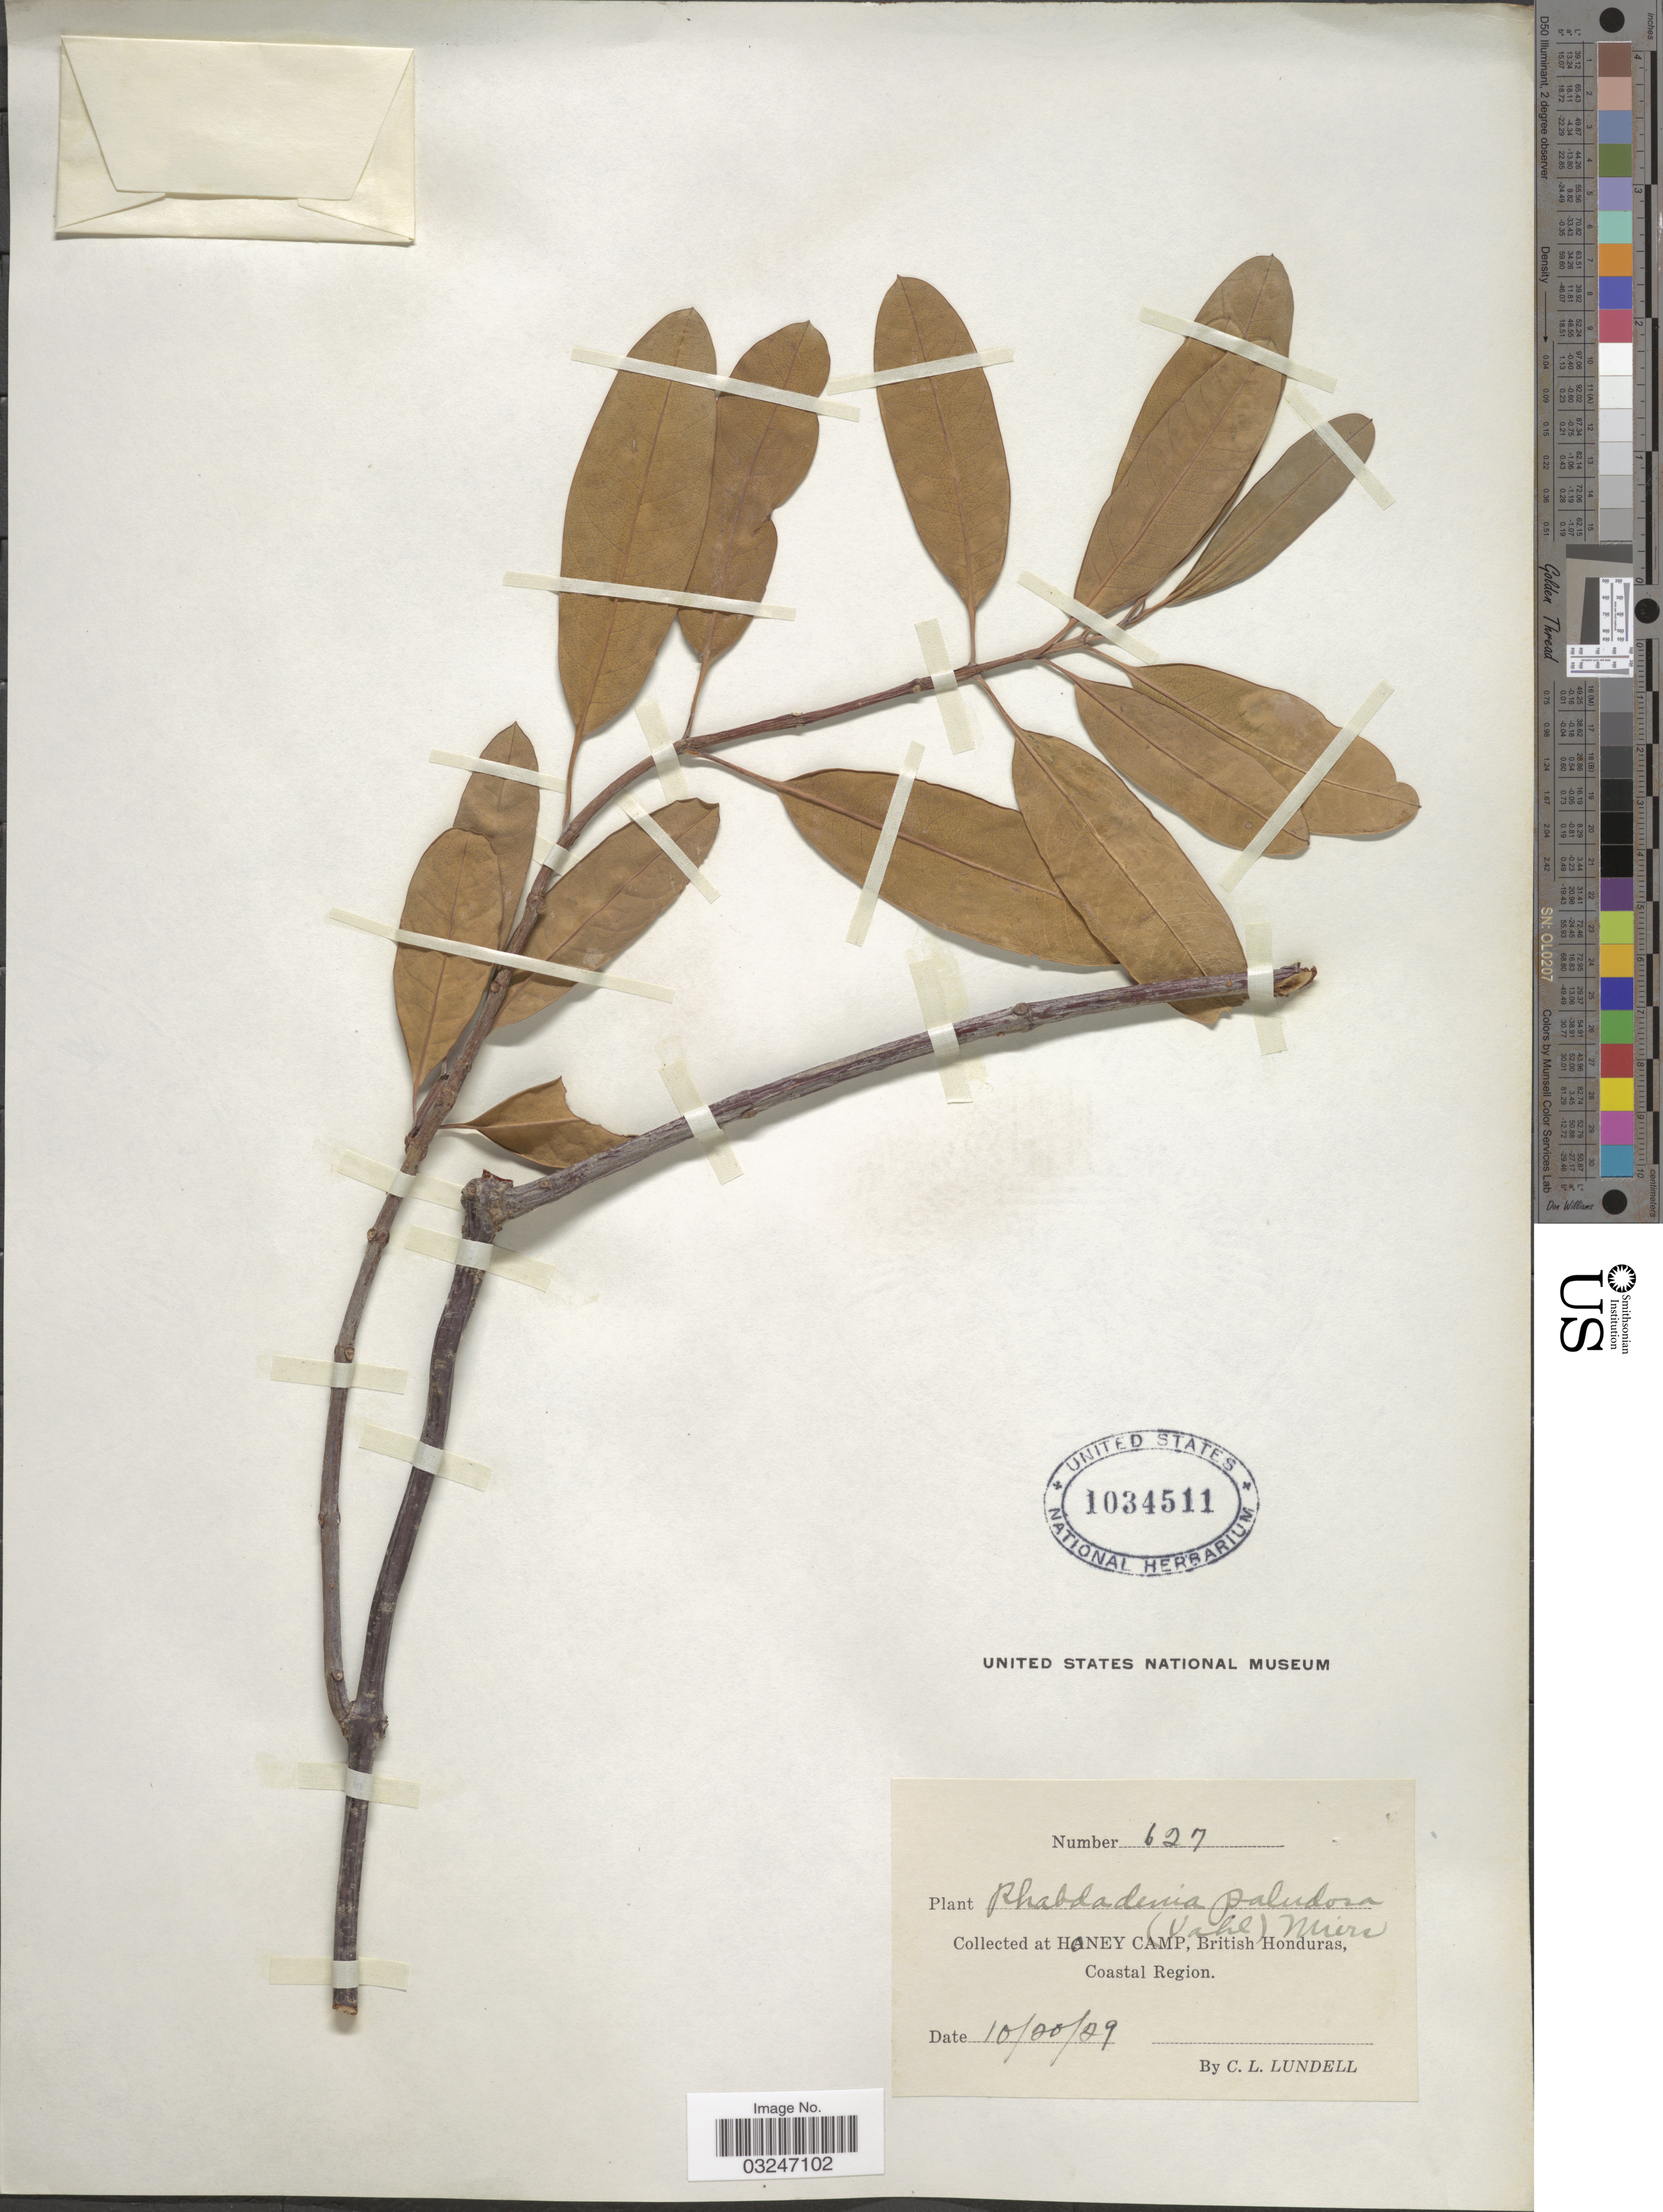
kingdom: Plantae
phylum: Tracheophyta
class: Magnoliopsida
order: Gentianales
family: Apocynaceae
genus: Rhabdadenia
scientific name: Rhabdadenia paludosa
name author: (Vahl) Miers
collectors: C. L. Lundell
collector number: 627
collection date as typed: Transcribed d/m/y: 20/10/29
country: Belize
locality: Honey Camp, British Honduras, Coastal Region.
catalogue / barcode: US 1034511